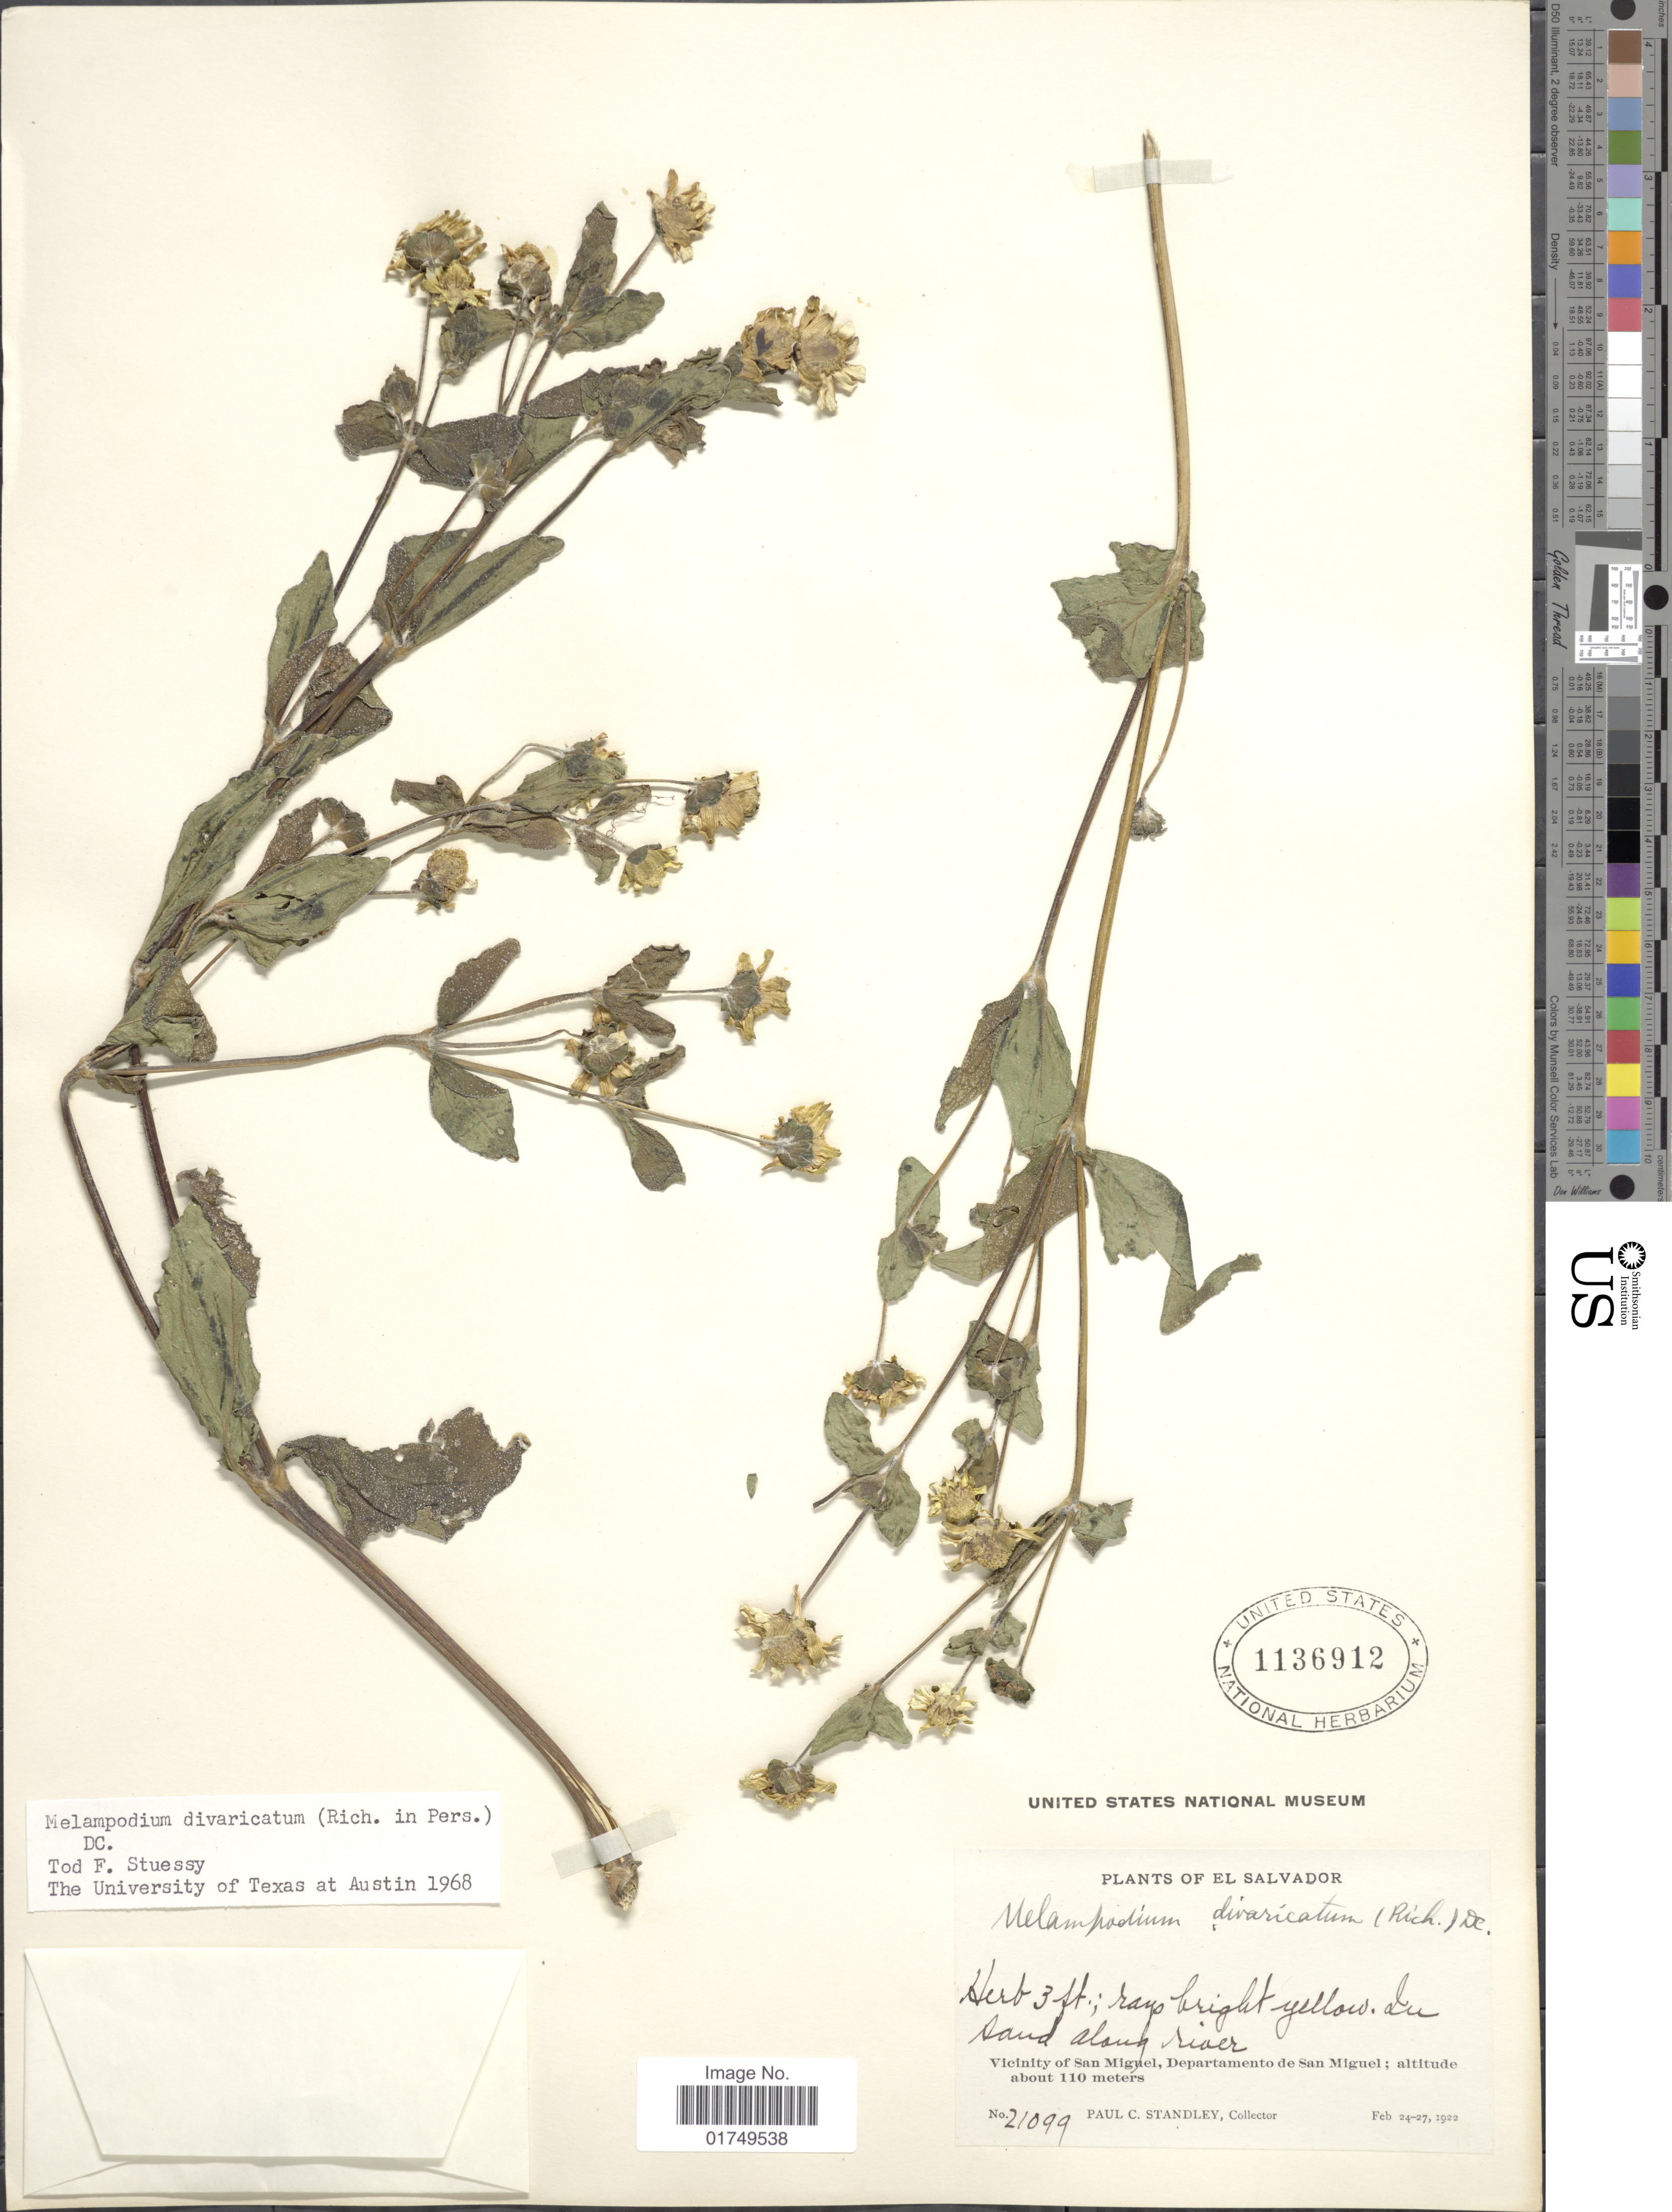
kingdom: Plantae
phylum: Tracheophyta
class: Magnoliopsida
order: Asterales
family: Asteraceae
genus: Melampodium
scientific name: Melampodium divaricatum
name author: (Rich.) DC.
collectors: P. C. Standley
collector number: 21099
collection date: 1922-02-24/1922-02-27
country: El Salvador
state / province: San Miguel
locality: Vicinity of San Miguel, Departamento de San Miguel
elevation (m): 110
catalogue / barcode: US 1136912